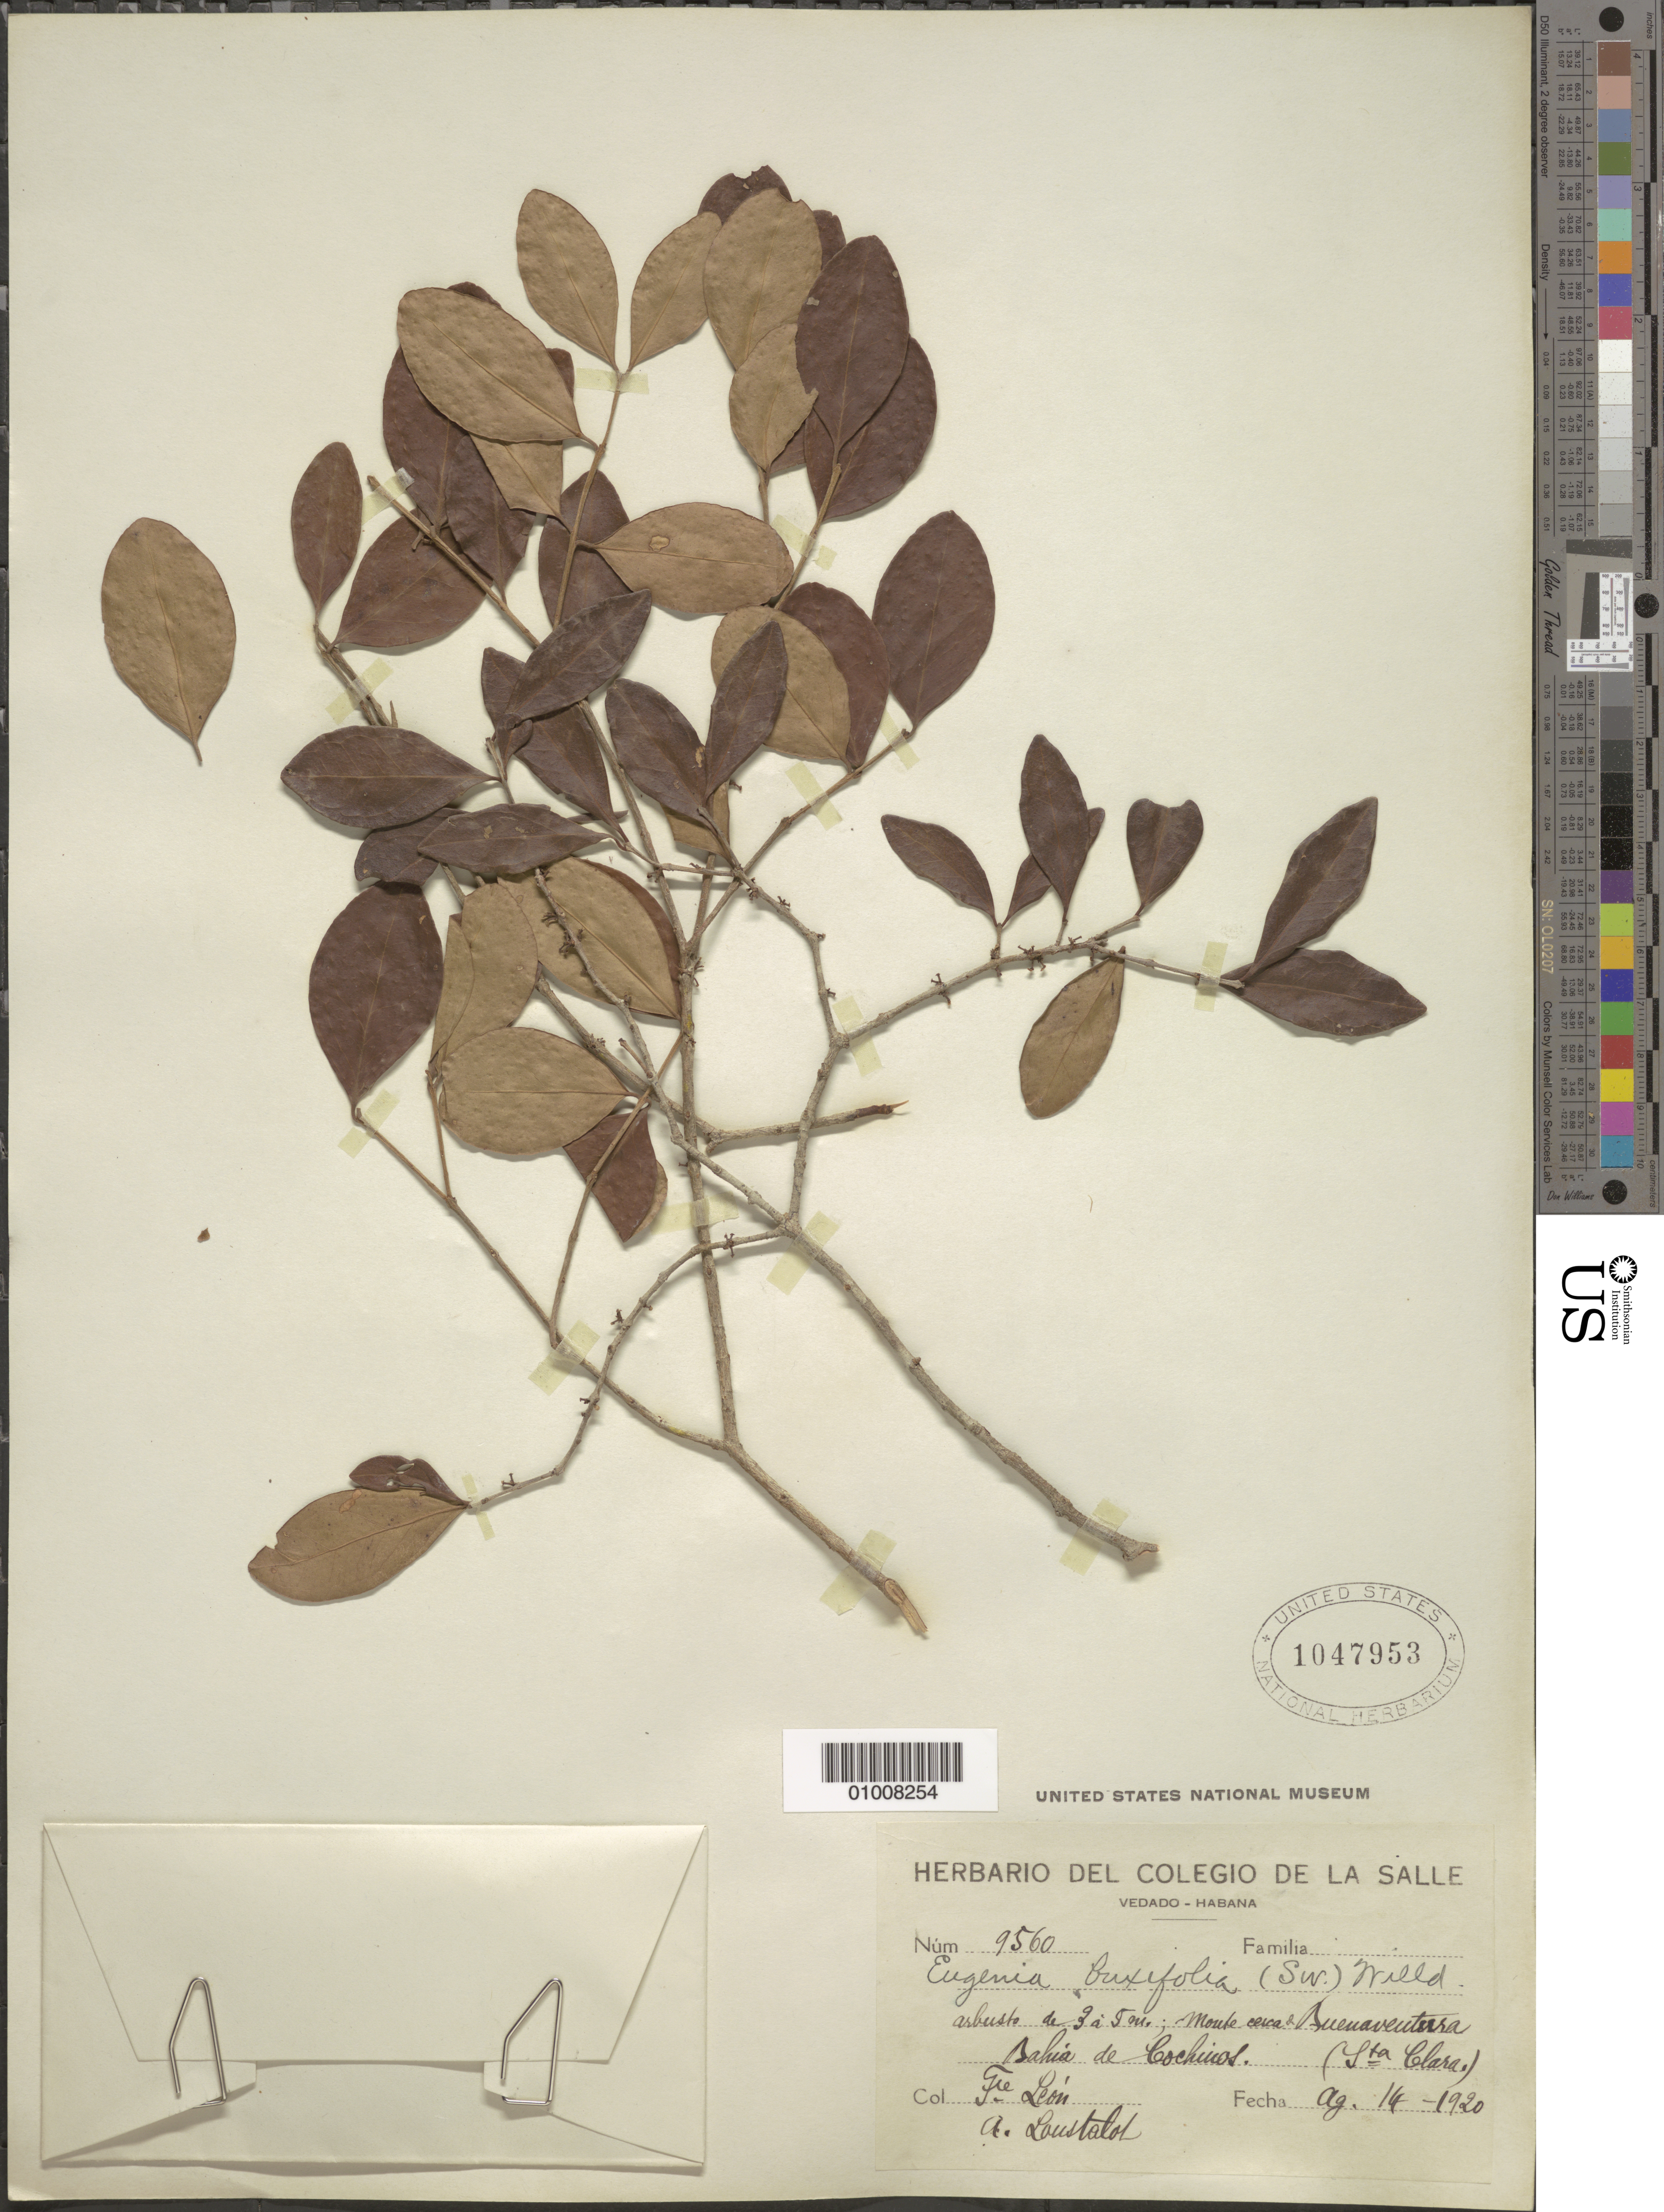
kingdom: Plantae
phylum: Tracheophyta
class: Magnoliopsida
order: Myrtales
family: Myrtaceae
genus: Eugenia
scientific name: Eugenia foetida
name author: Pers.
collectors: Bro. León & A. Loustalot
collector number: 9560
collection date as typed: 14 Aug 1920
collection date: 1920-08-14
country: Cuba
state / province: Villa Clara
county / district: Santa Clara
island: Cuba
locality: Monte cerca Buenaventura Bahía de Cochinos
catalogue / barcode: US 1047953